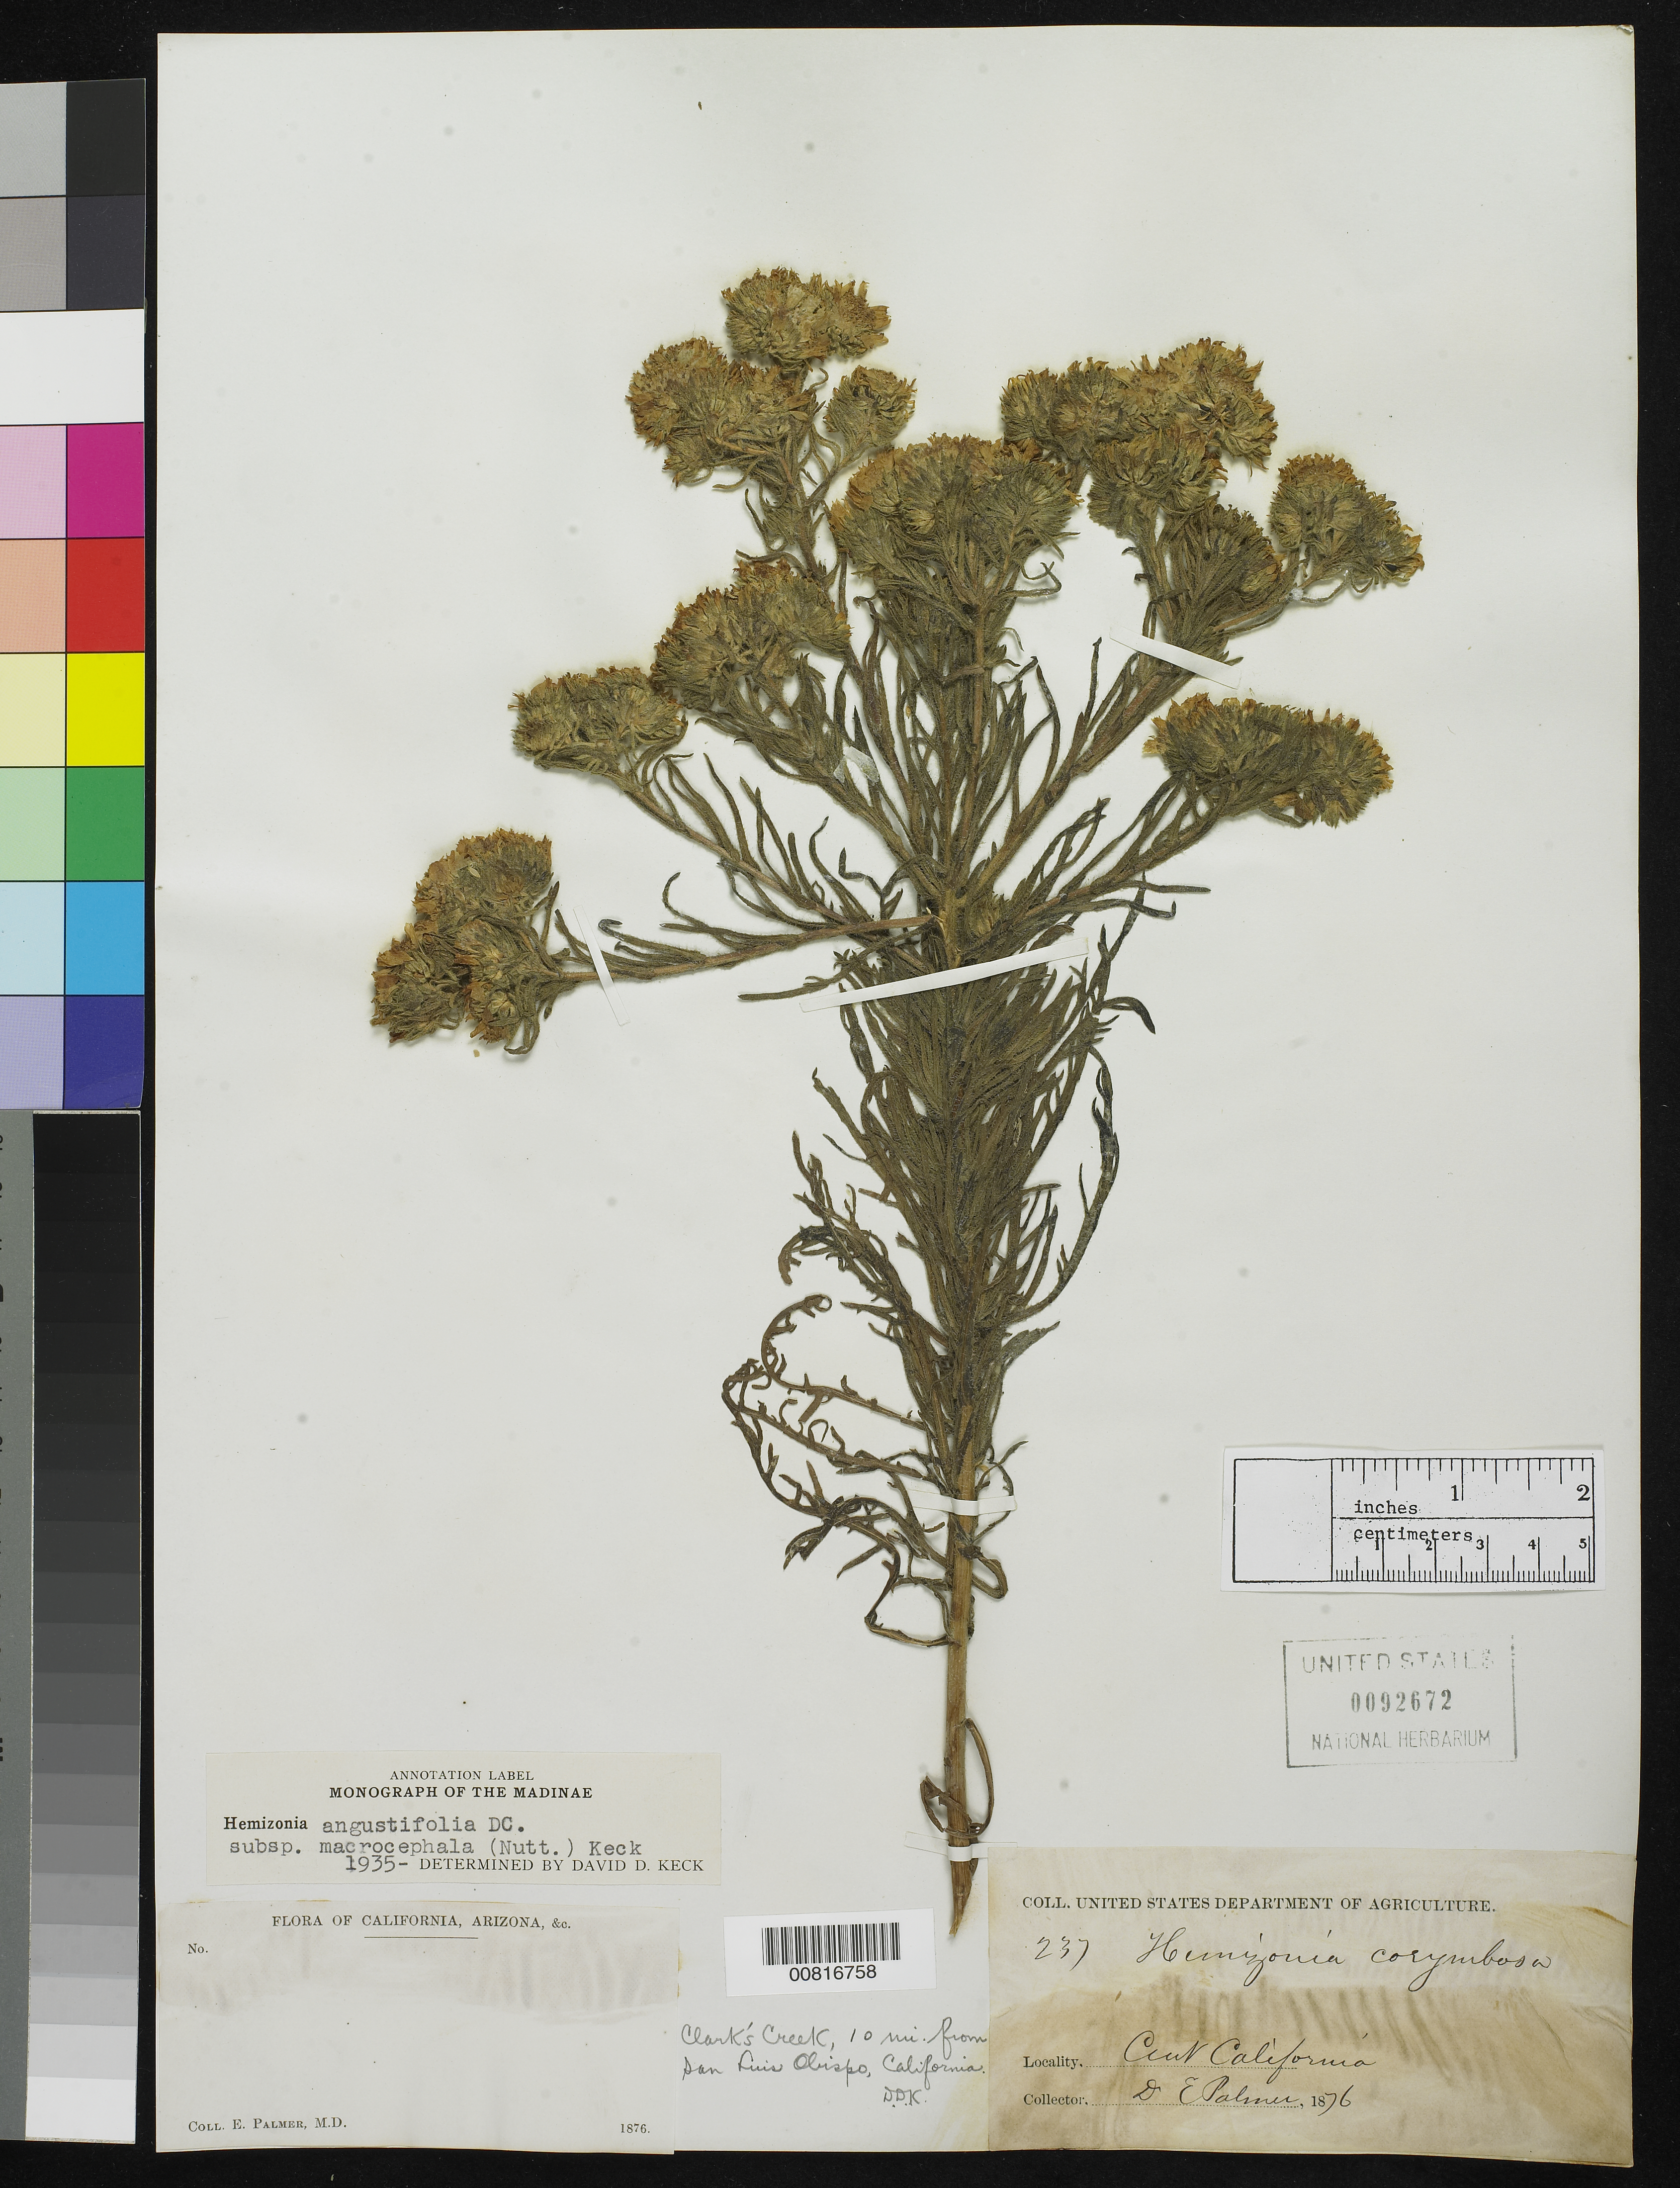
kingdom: Plantae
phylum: Tracheophyta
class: Magnoliopsida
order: Asterales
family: Asteraceae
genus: Deinandra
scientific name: Deinandra corymbosa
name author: (DC.) B.G. Baldwin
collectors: E. Palmer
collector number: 237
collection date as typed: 1876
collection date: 1876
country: United States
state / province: California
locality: Central California.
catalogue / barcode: US 92672